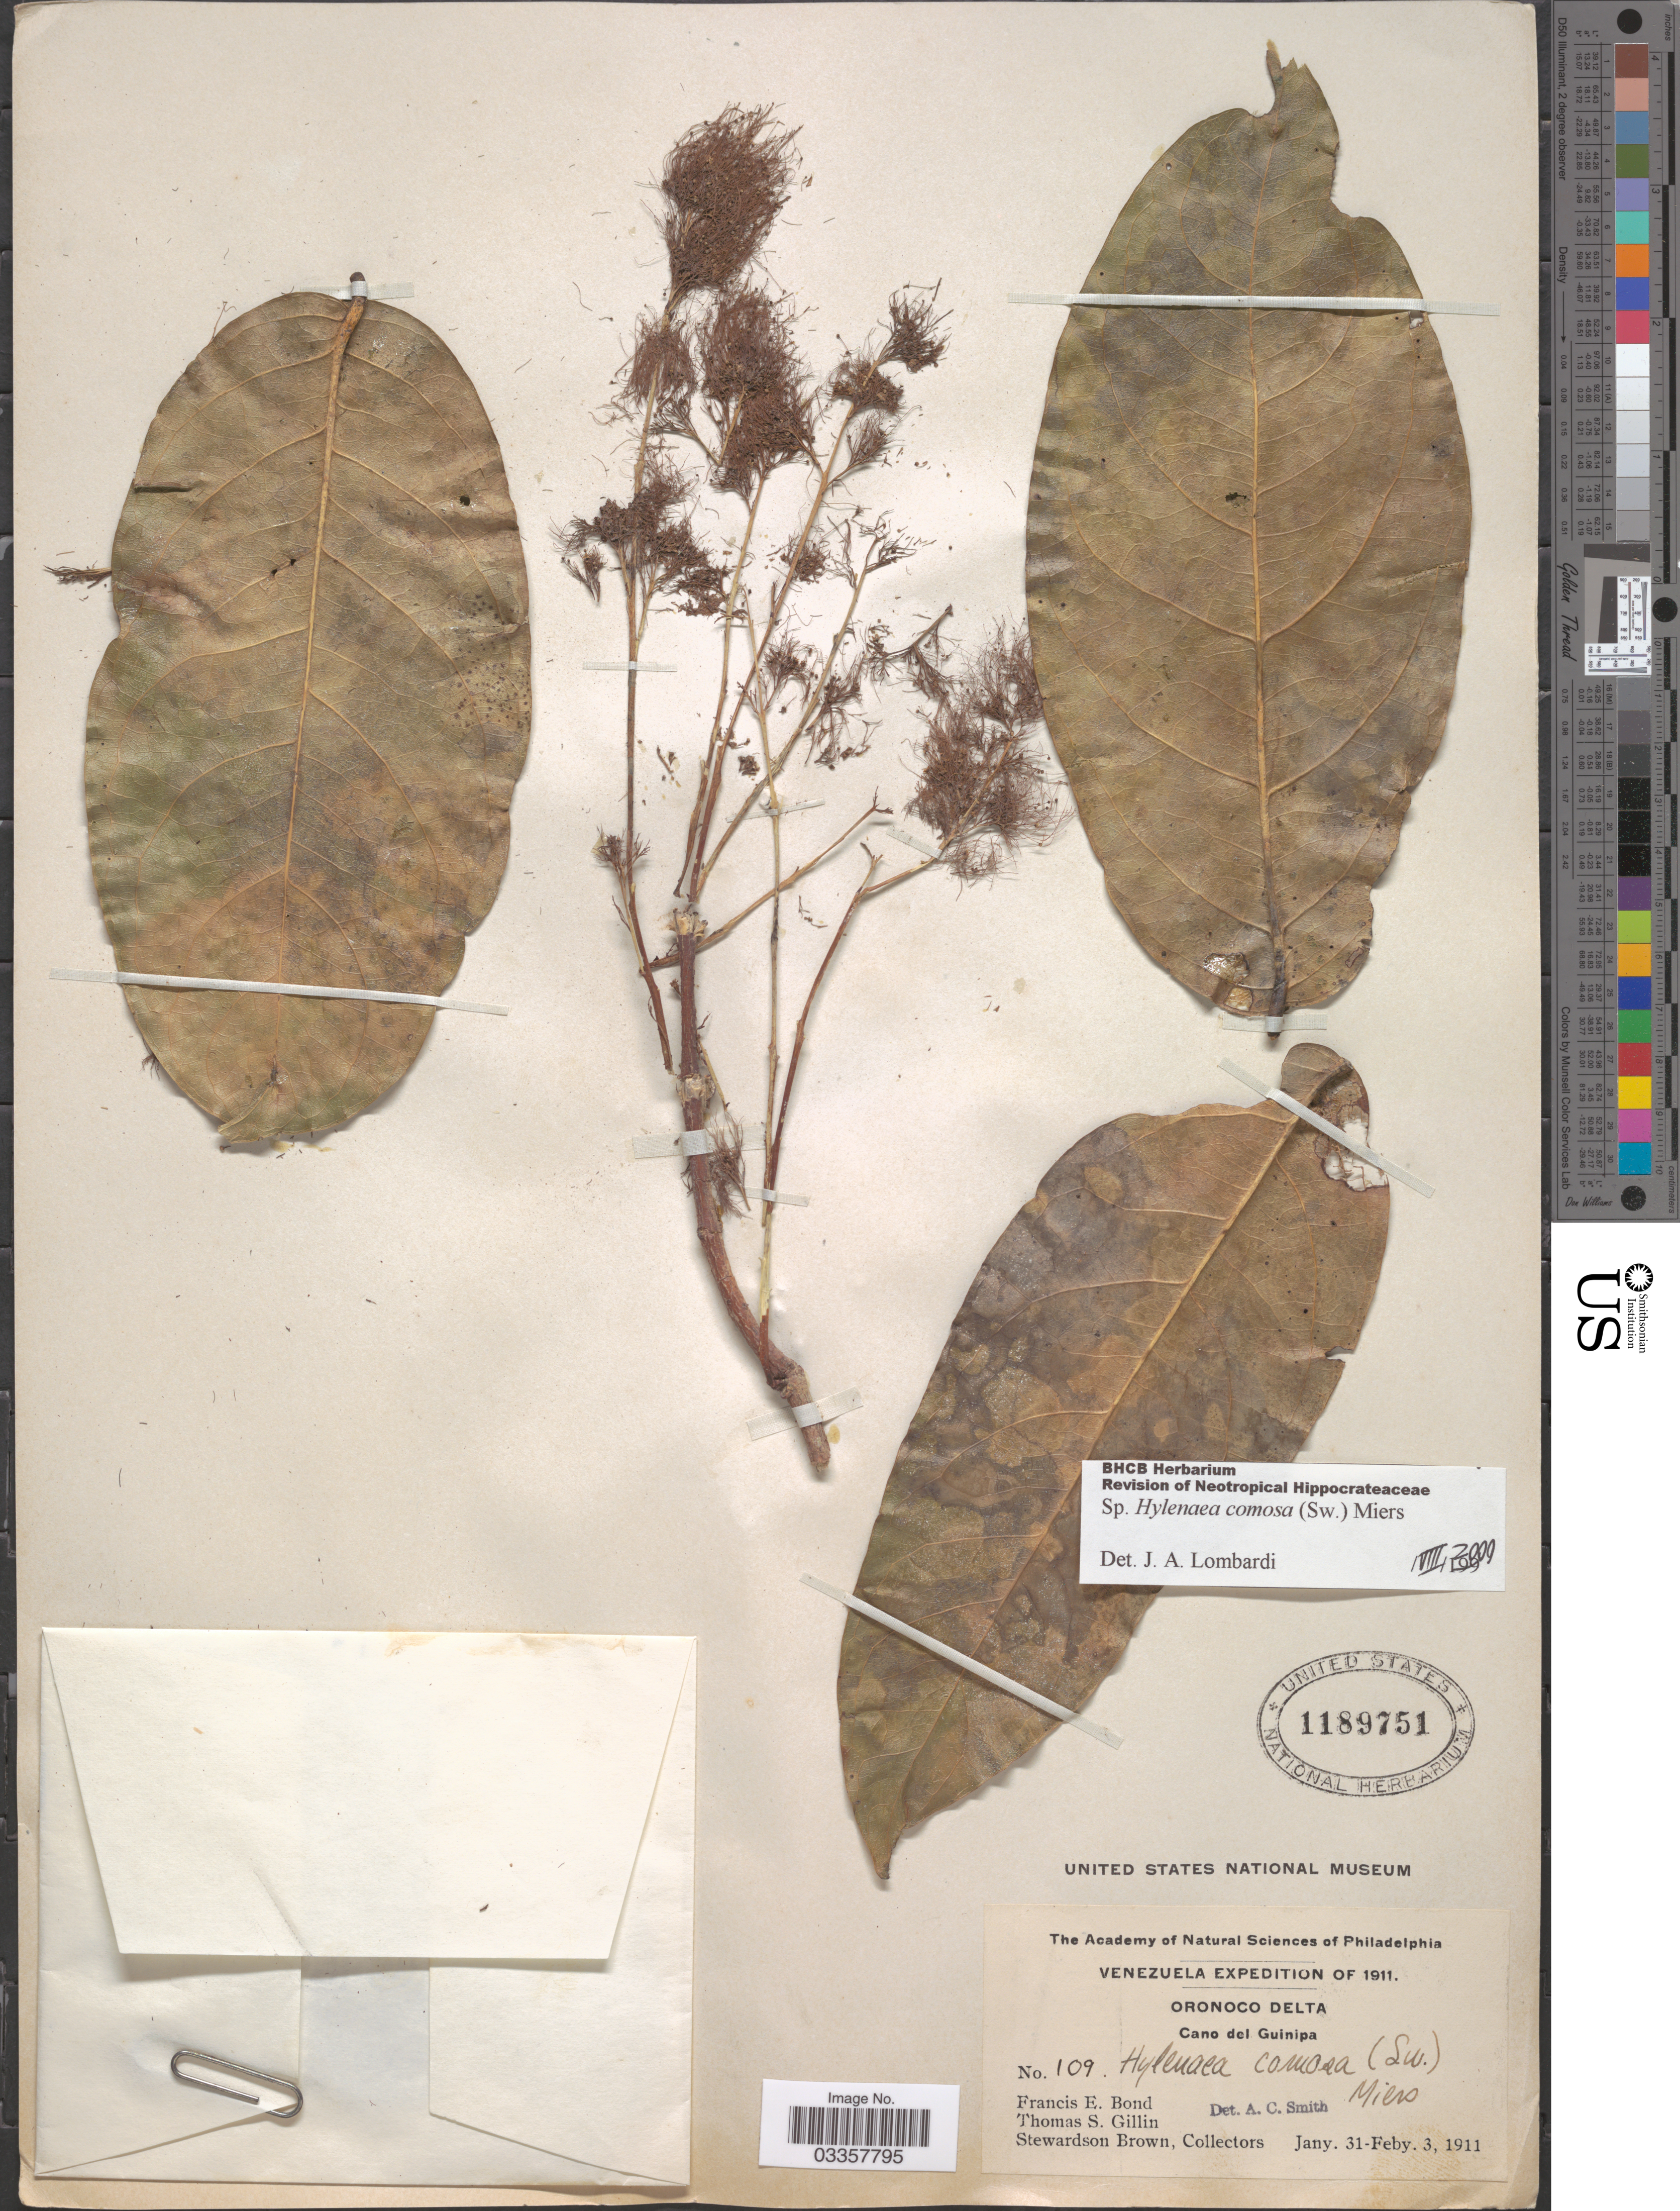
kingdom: Plantae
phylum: Tracheophyta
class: Magnoliopsida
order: Celastrales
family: Celastraceae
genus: Hylenaea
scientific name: Hylenaea comosa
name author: (Sw.) Miers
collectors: F. Bond, T. Gillin & S. Brown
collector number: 109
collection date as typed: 31 January -3 February 1911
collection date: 1911-01-31/1911-02-03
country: Venezuela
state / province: Monagas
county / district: Maturin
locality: Oronoco Delta along Rio Guanipa, including Indian and Creole villages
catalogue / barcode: US 1189751